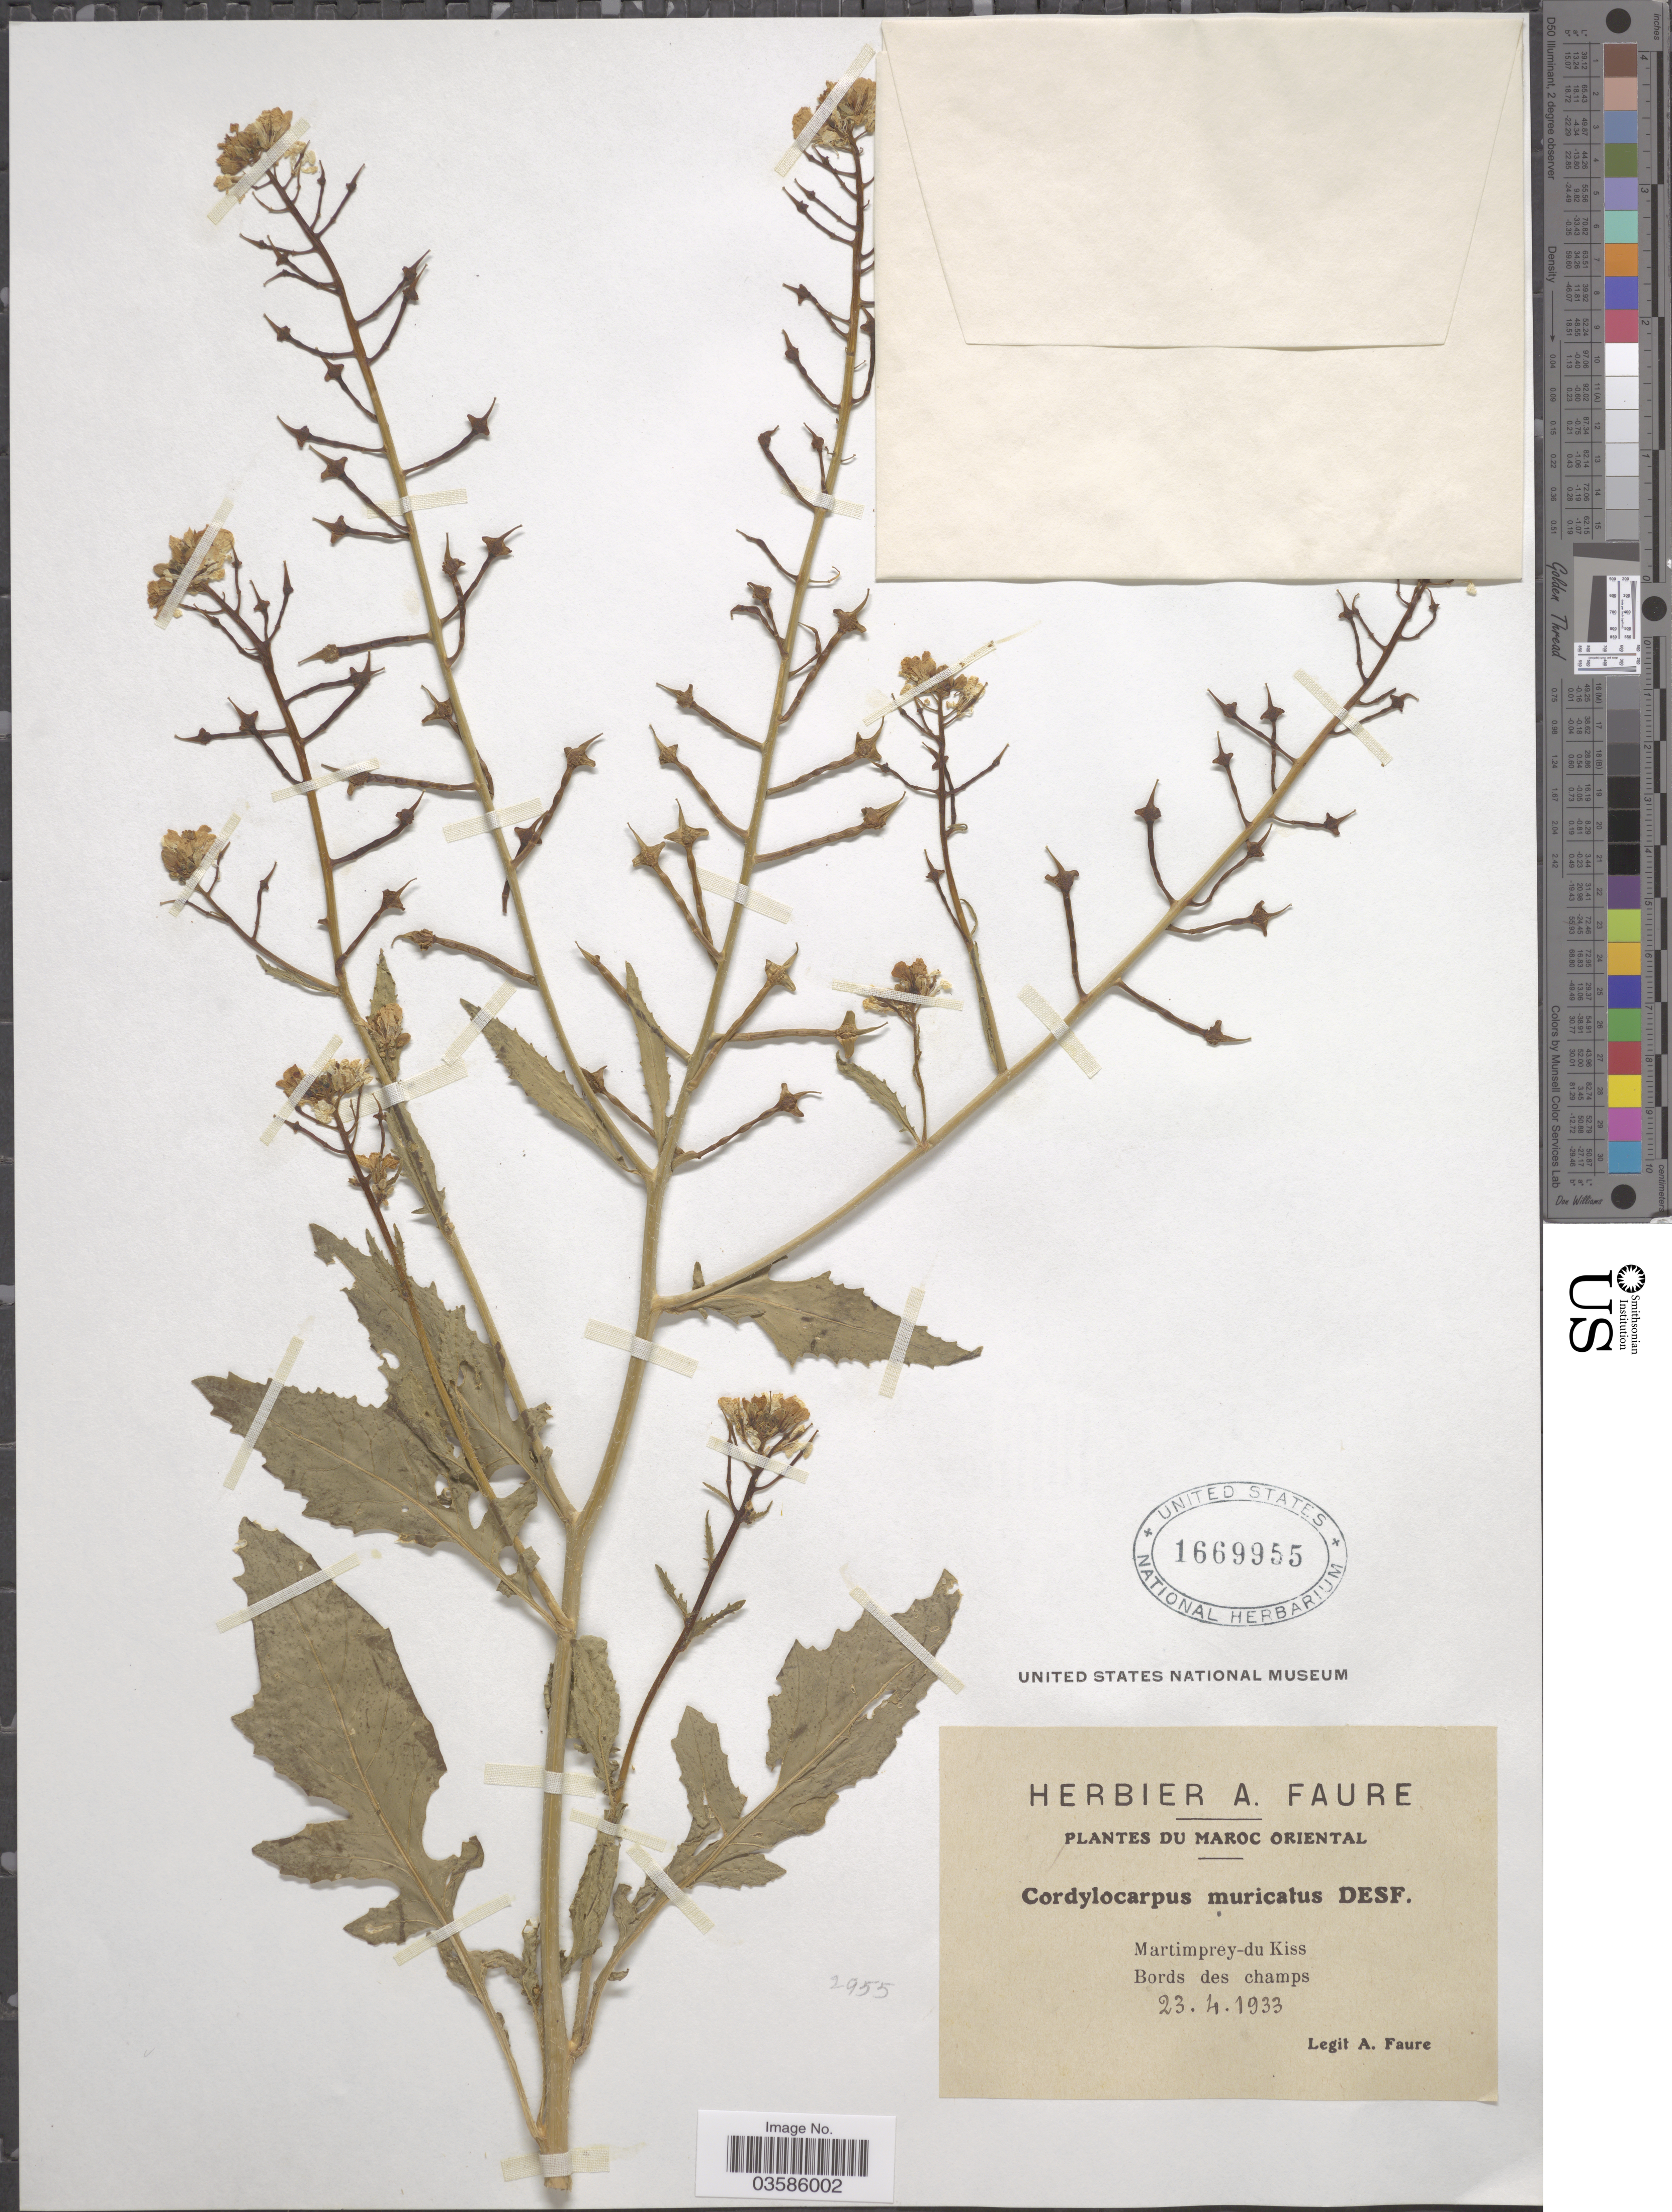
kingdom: Plantae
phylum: Tracheophyta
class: Magnoliopsida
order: Brassicales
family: Brassicaceae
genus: Cordylocarpus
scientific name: Cordylocarpus muricatus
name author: Desf.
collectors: A. Faure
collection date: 1933-04-23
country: Morocco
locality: Maroc Oriental. Martimprey-du Kiss, Bords des champs.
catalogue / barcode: US 1669955